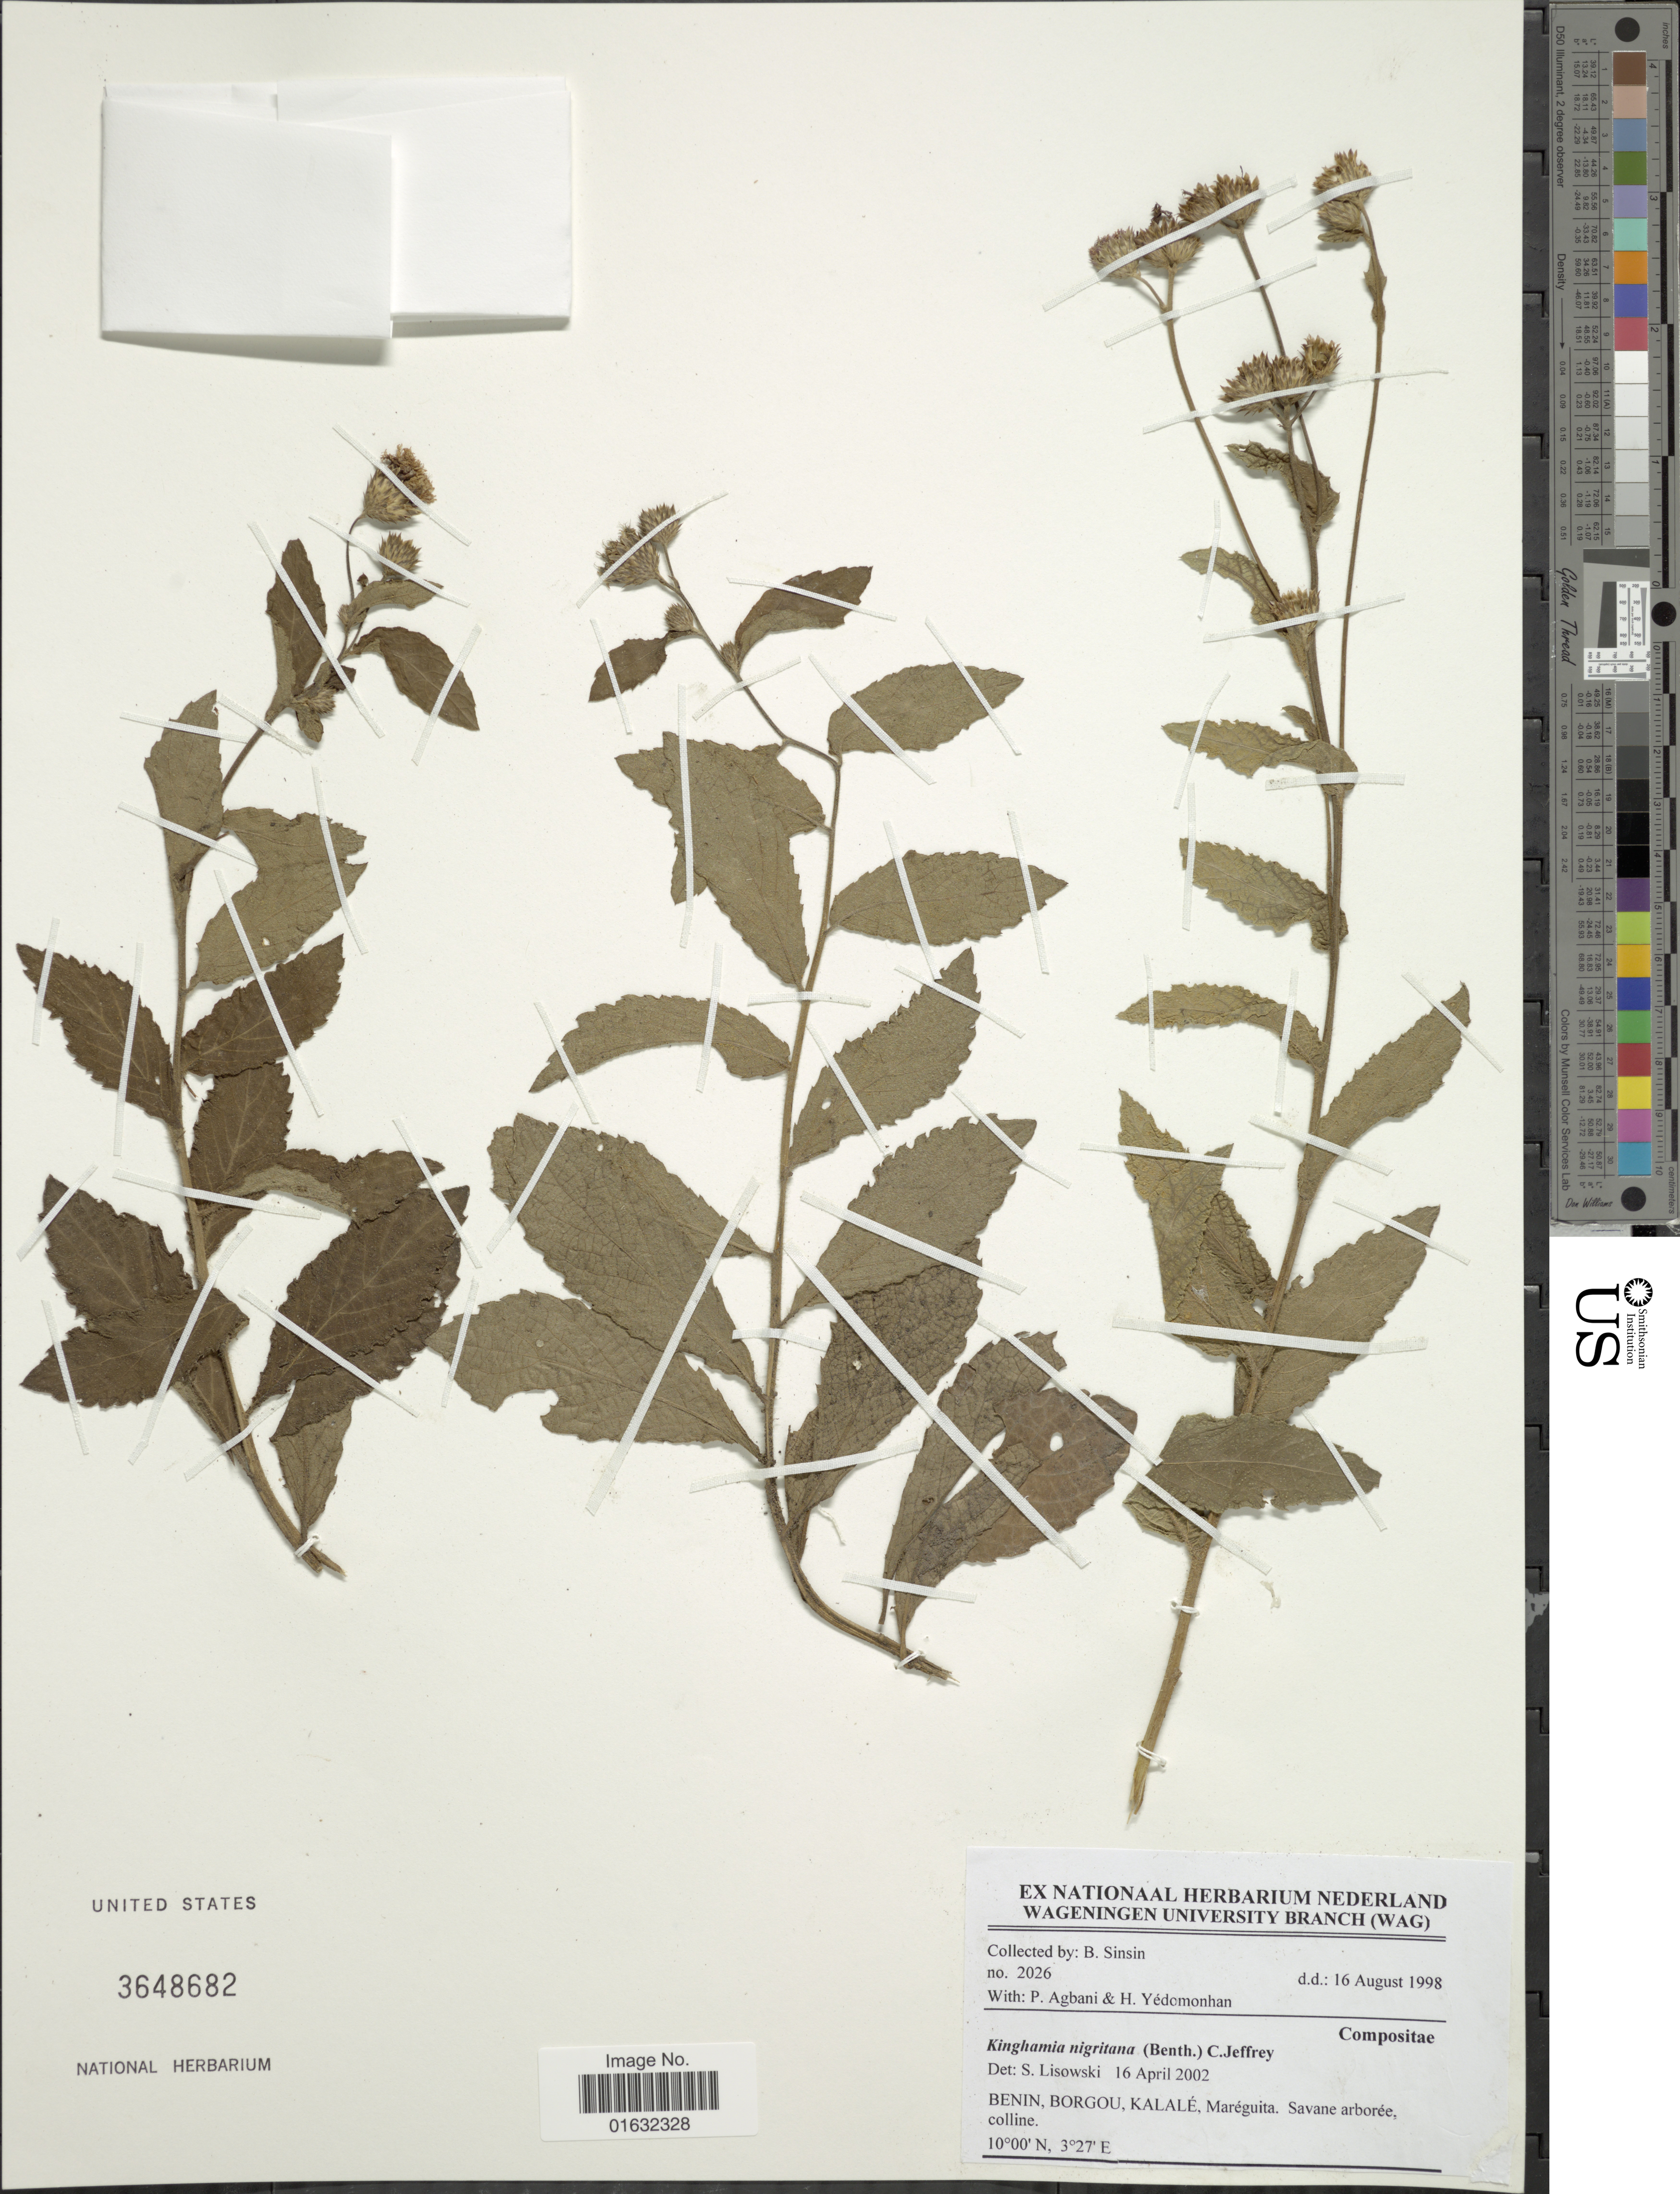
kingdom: Plantae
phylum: Tracheophyta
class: Magnoliopsida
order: Asterales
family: Asteraceae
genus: Kinghamia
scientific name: Kinghamia nigritana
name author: (Benth.) C. Jeffrey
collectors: B. Sinsin, P. Agbani & H. Yedomonhan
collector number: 2026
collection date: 1998-08-16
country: Benin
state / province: Borgou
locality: Kalale, Mareguita, Savane arboree colline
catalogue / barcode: US 3648682